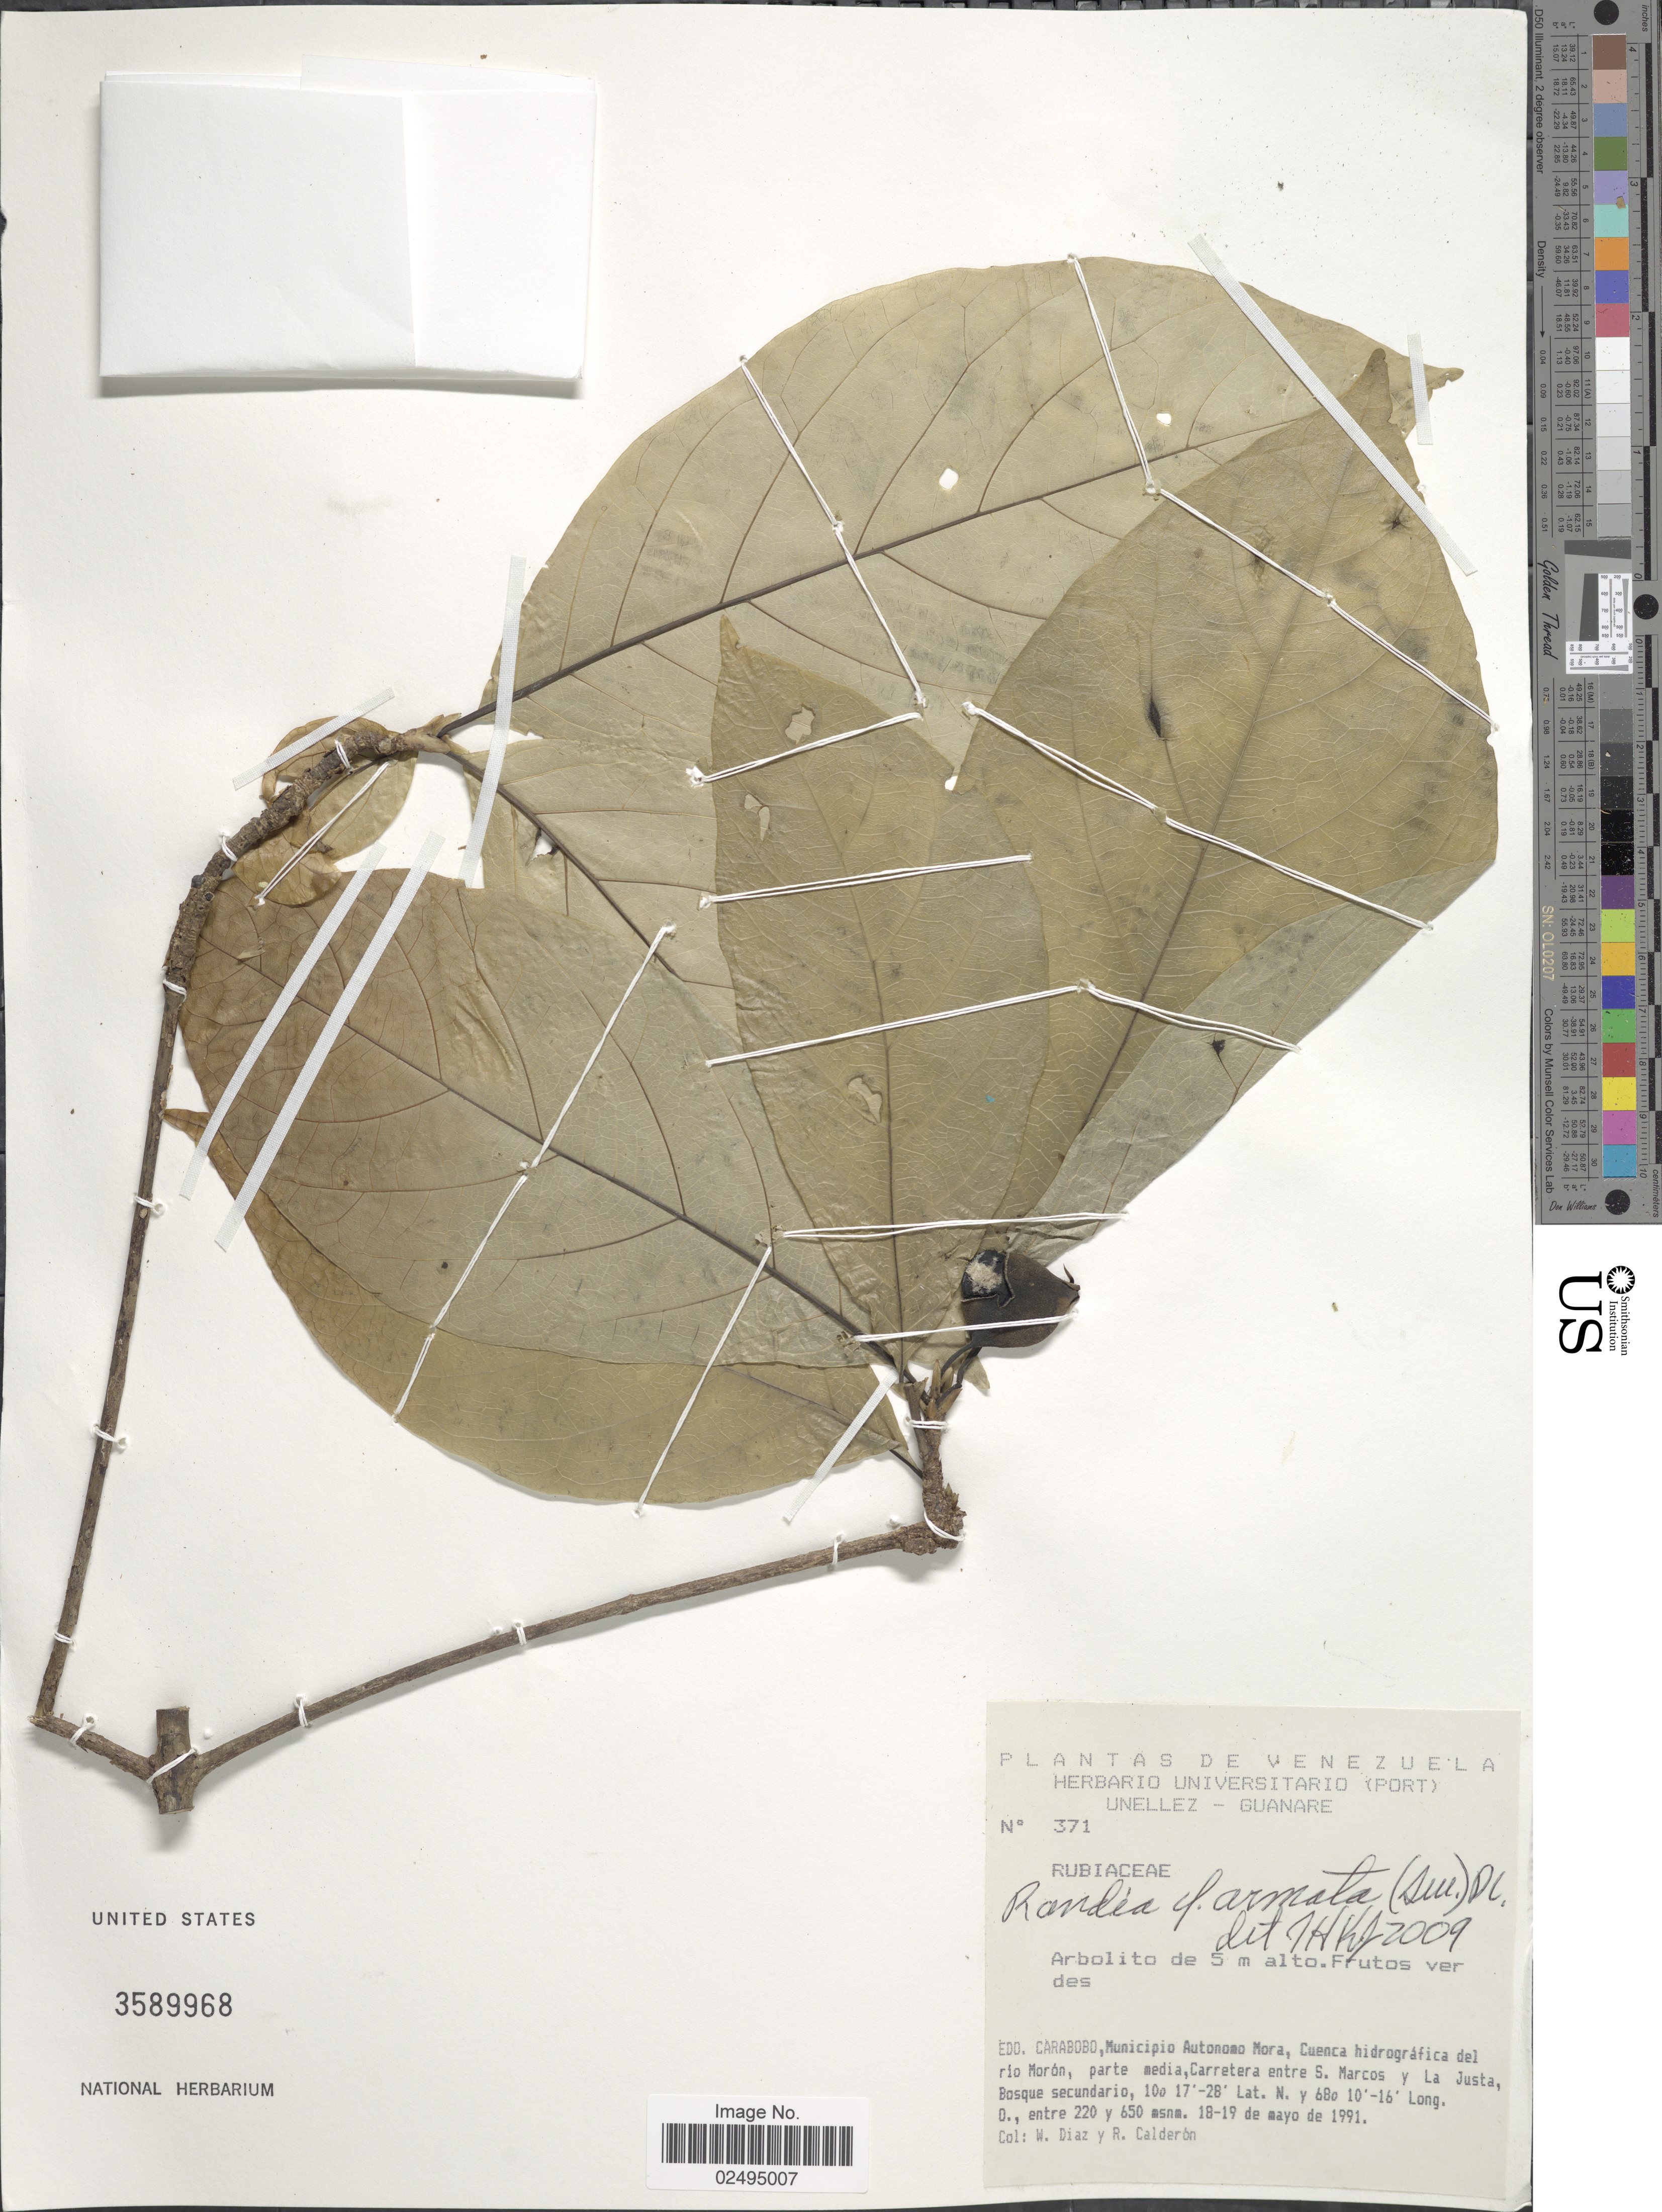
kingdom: Plantae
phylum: Tracheophyta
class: Magnoliopsida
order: Gentianales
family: Rubiaceae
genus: Randia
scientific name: Randia armata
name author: (Sw.) DC.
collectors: W. Díaz P. & R. Calderón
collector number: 371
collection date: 1991-05-18/1991-05-19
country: Venezuela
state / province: Carabobo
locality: Municipio Autonomo Mora, Cuenca hidrografica del rio Moron, parte media, Carretera entre S. Marcos y La Justa, Bosque secundario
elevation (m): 220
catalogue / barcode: US 3589968